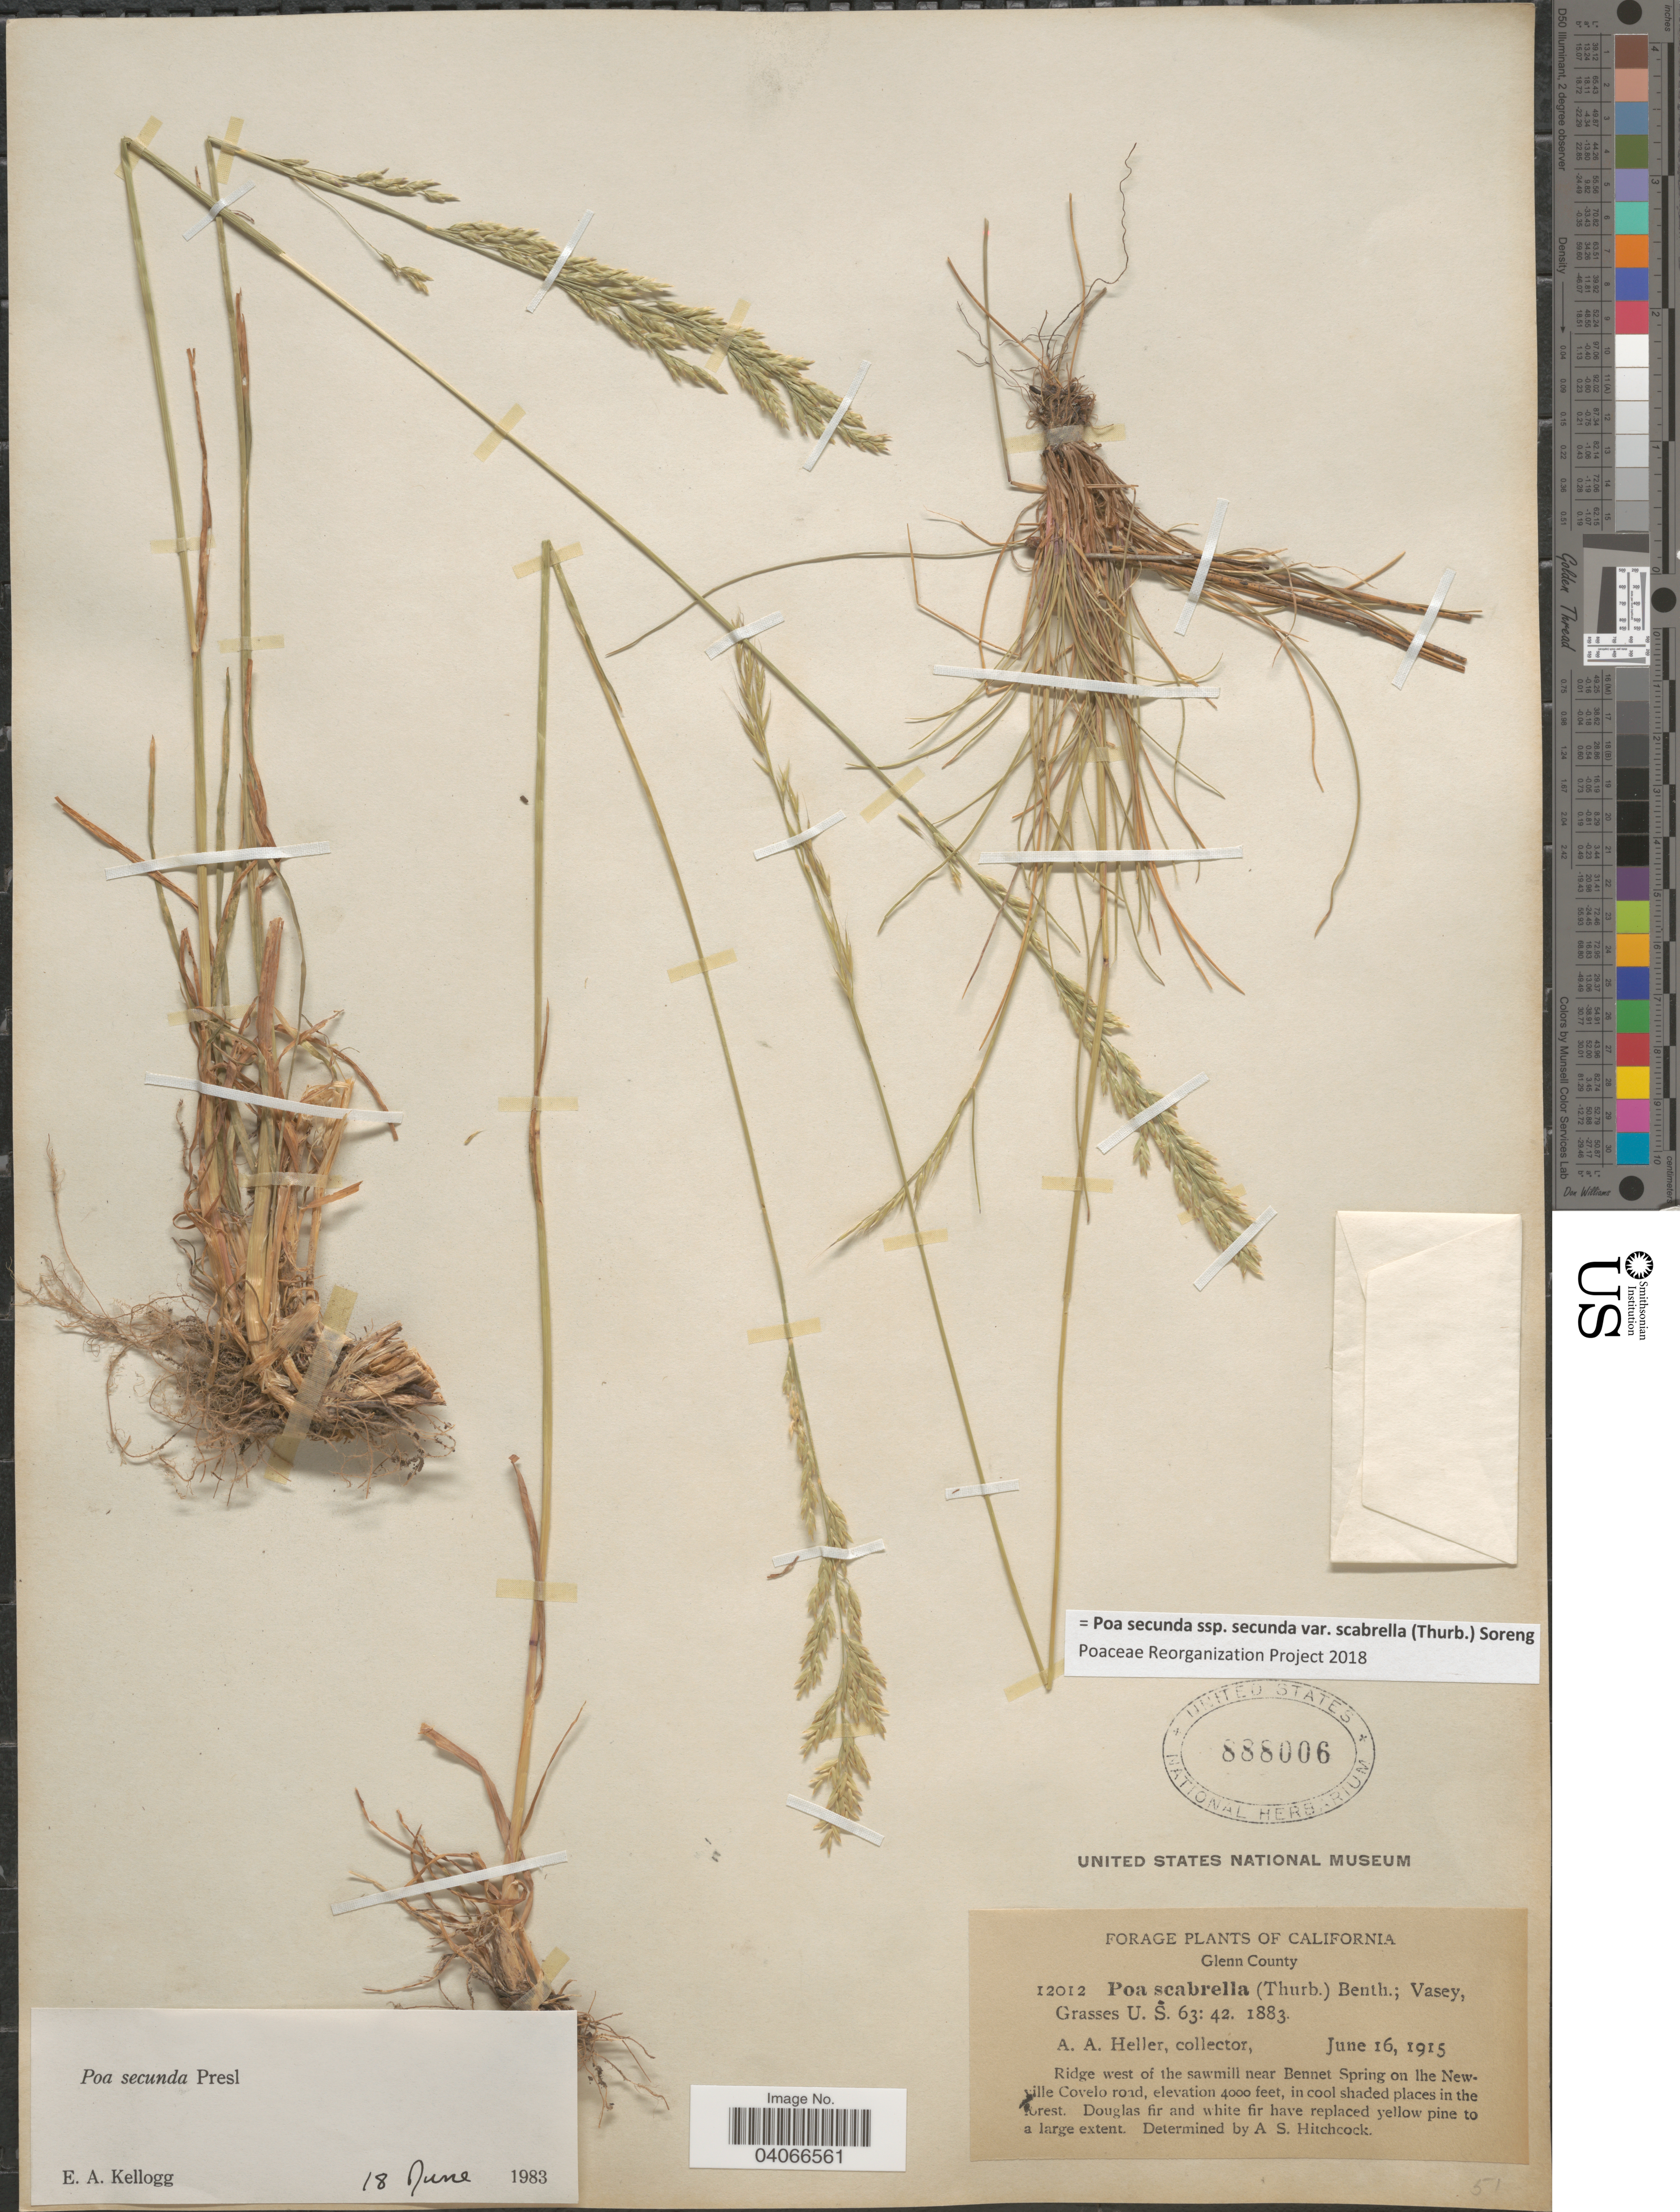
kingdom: Plantae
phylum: Tracheophyta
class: Liliopsida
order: Poales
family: Poaceae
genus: Poa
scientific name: Poa secunda subsp. secunda var. scabrella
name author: (Thurb.) Soreng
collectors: A. A. Heller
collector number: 12012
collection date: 1915-06-16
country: United States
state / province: California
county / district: Glenn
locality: Glenn County. Ridge west of the sawmill near Bennet Spring on the Newville Covelo road.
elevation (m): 1219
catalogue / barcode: US 888006